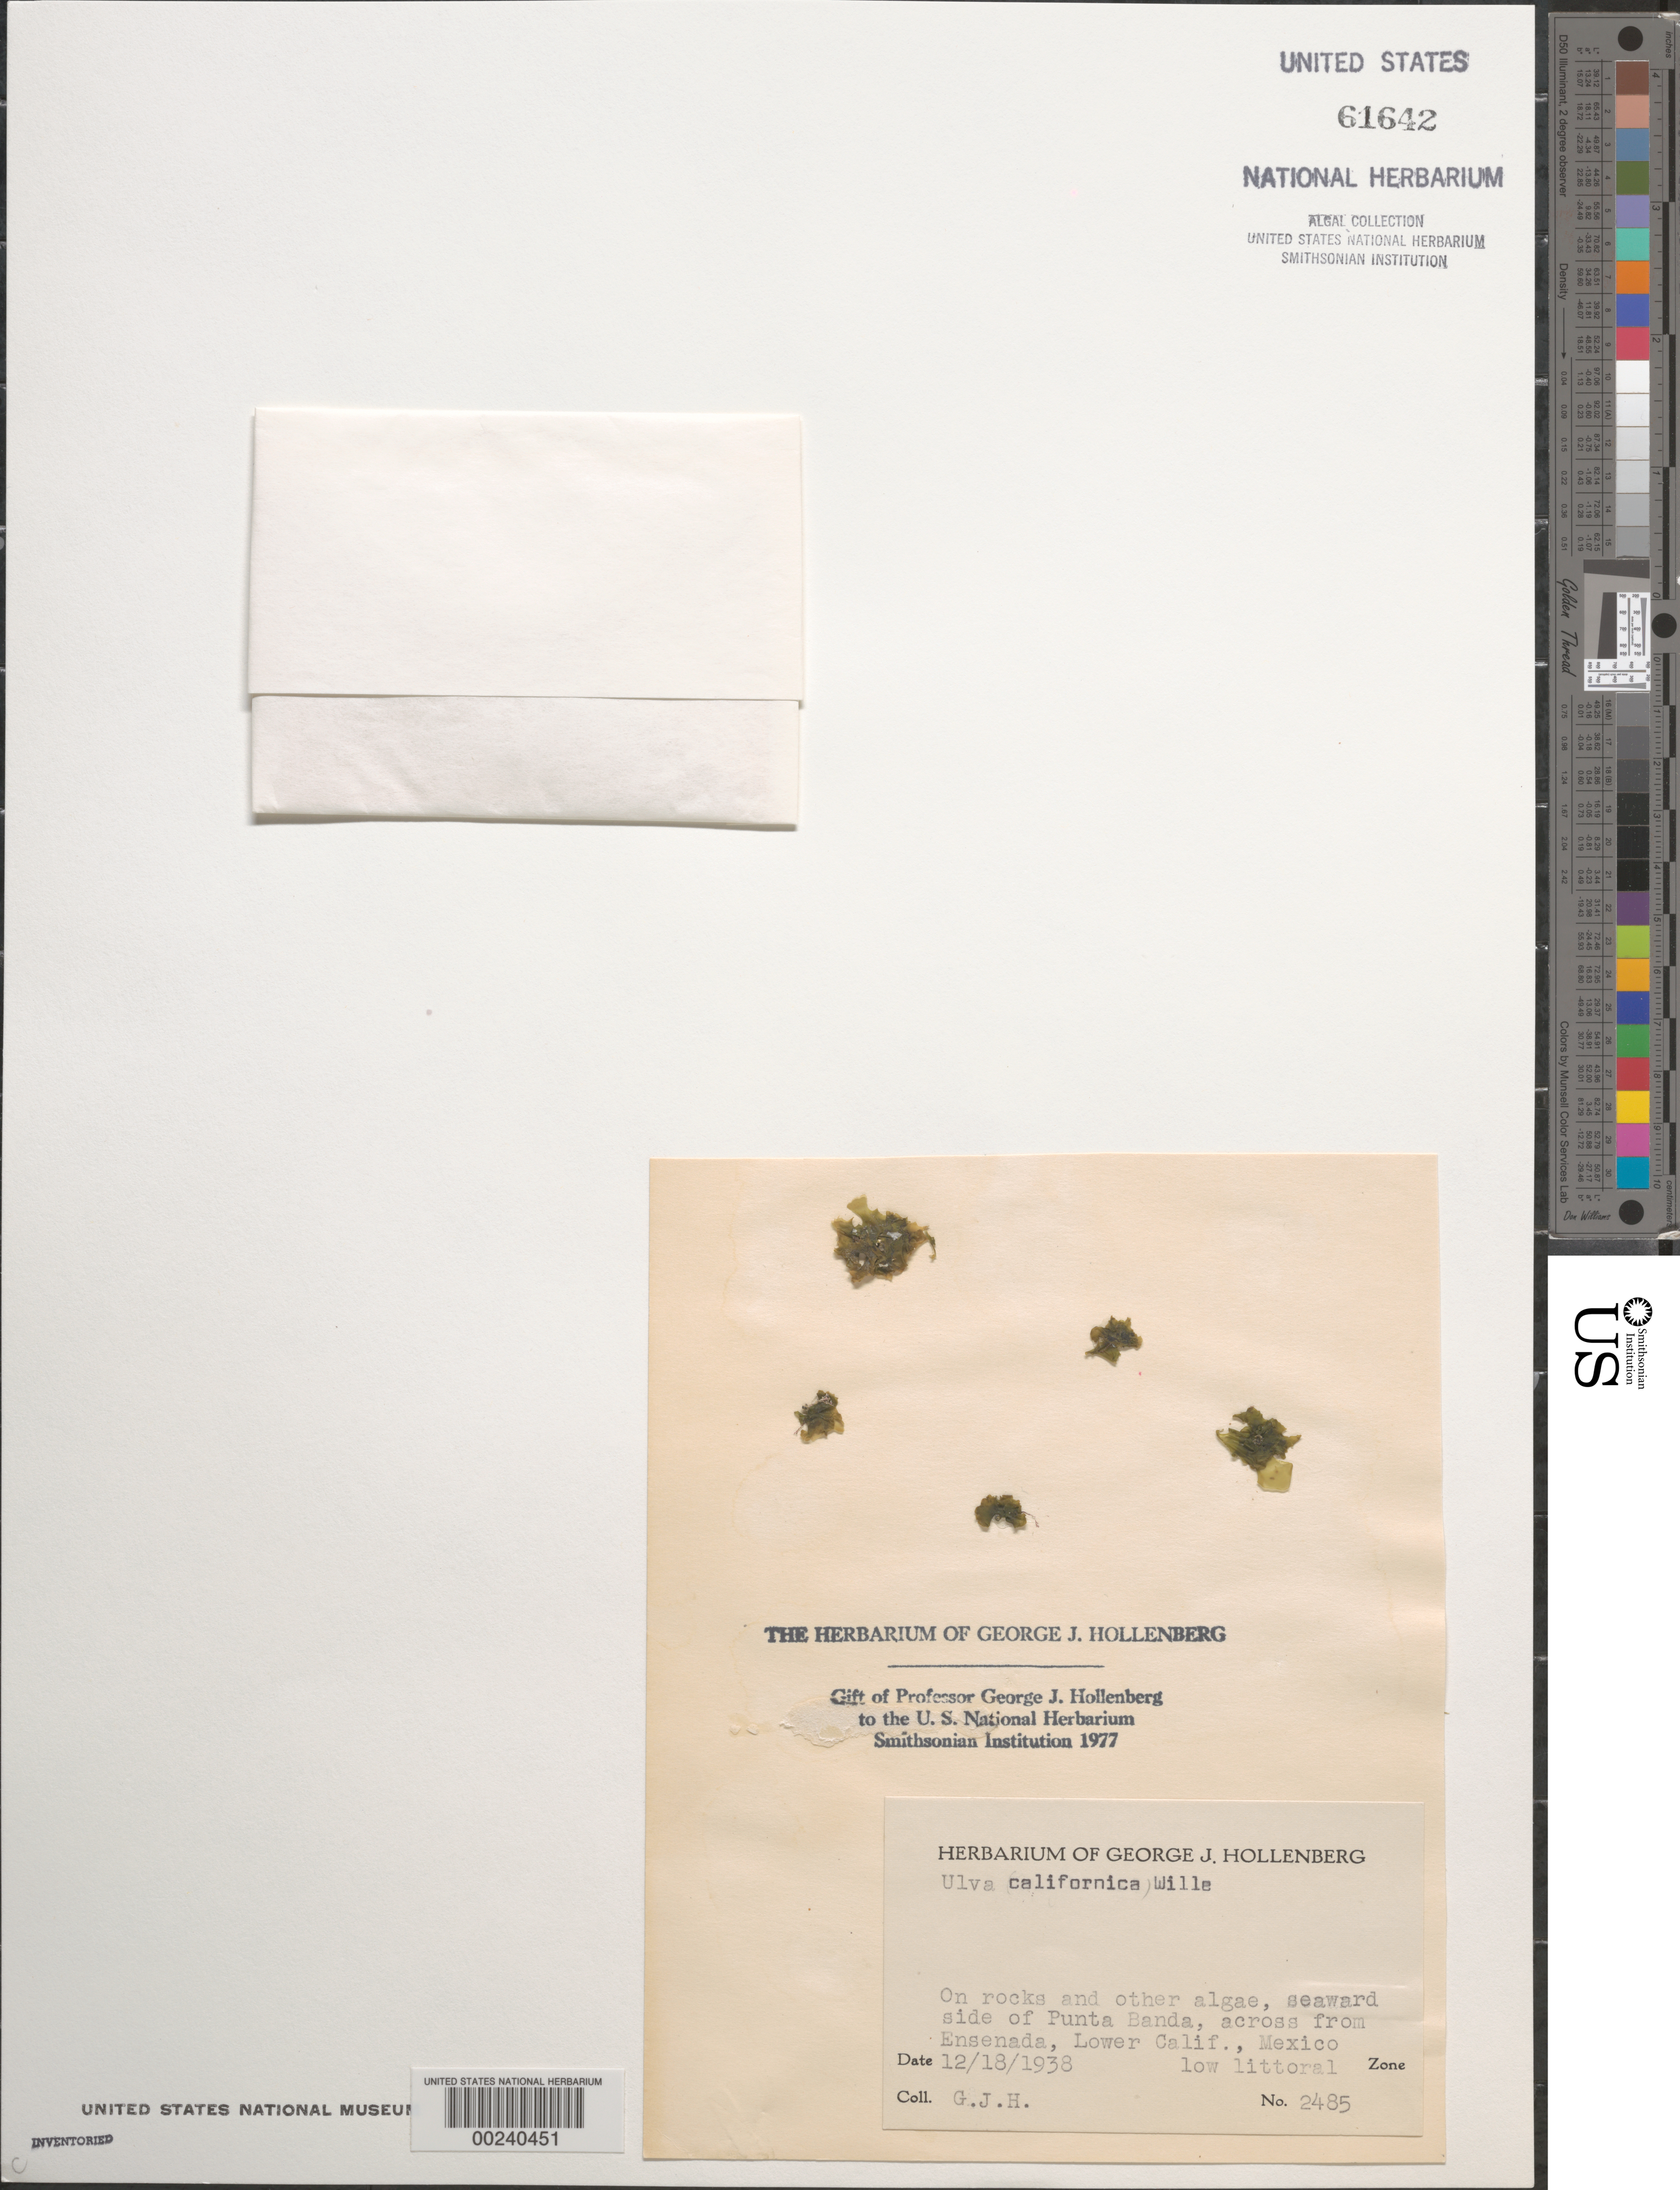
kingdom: Plantae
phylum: Chlorophyta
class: Ulvophyceae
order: Ulvales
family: Ulvaceae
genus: Ulva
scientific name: Ulva californica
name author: N.Wille in Collins et al.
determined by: Hollenberg, George J.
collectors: G. Hollenberg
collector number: GJH 2485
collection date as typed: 18 Dec 1938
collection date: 1938-12-18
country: Mexico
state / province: Baja California Norte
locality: Punta Banda, across from Ensenada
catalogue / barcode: US 61642